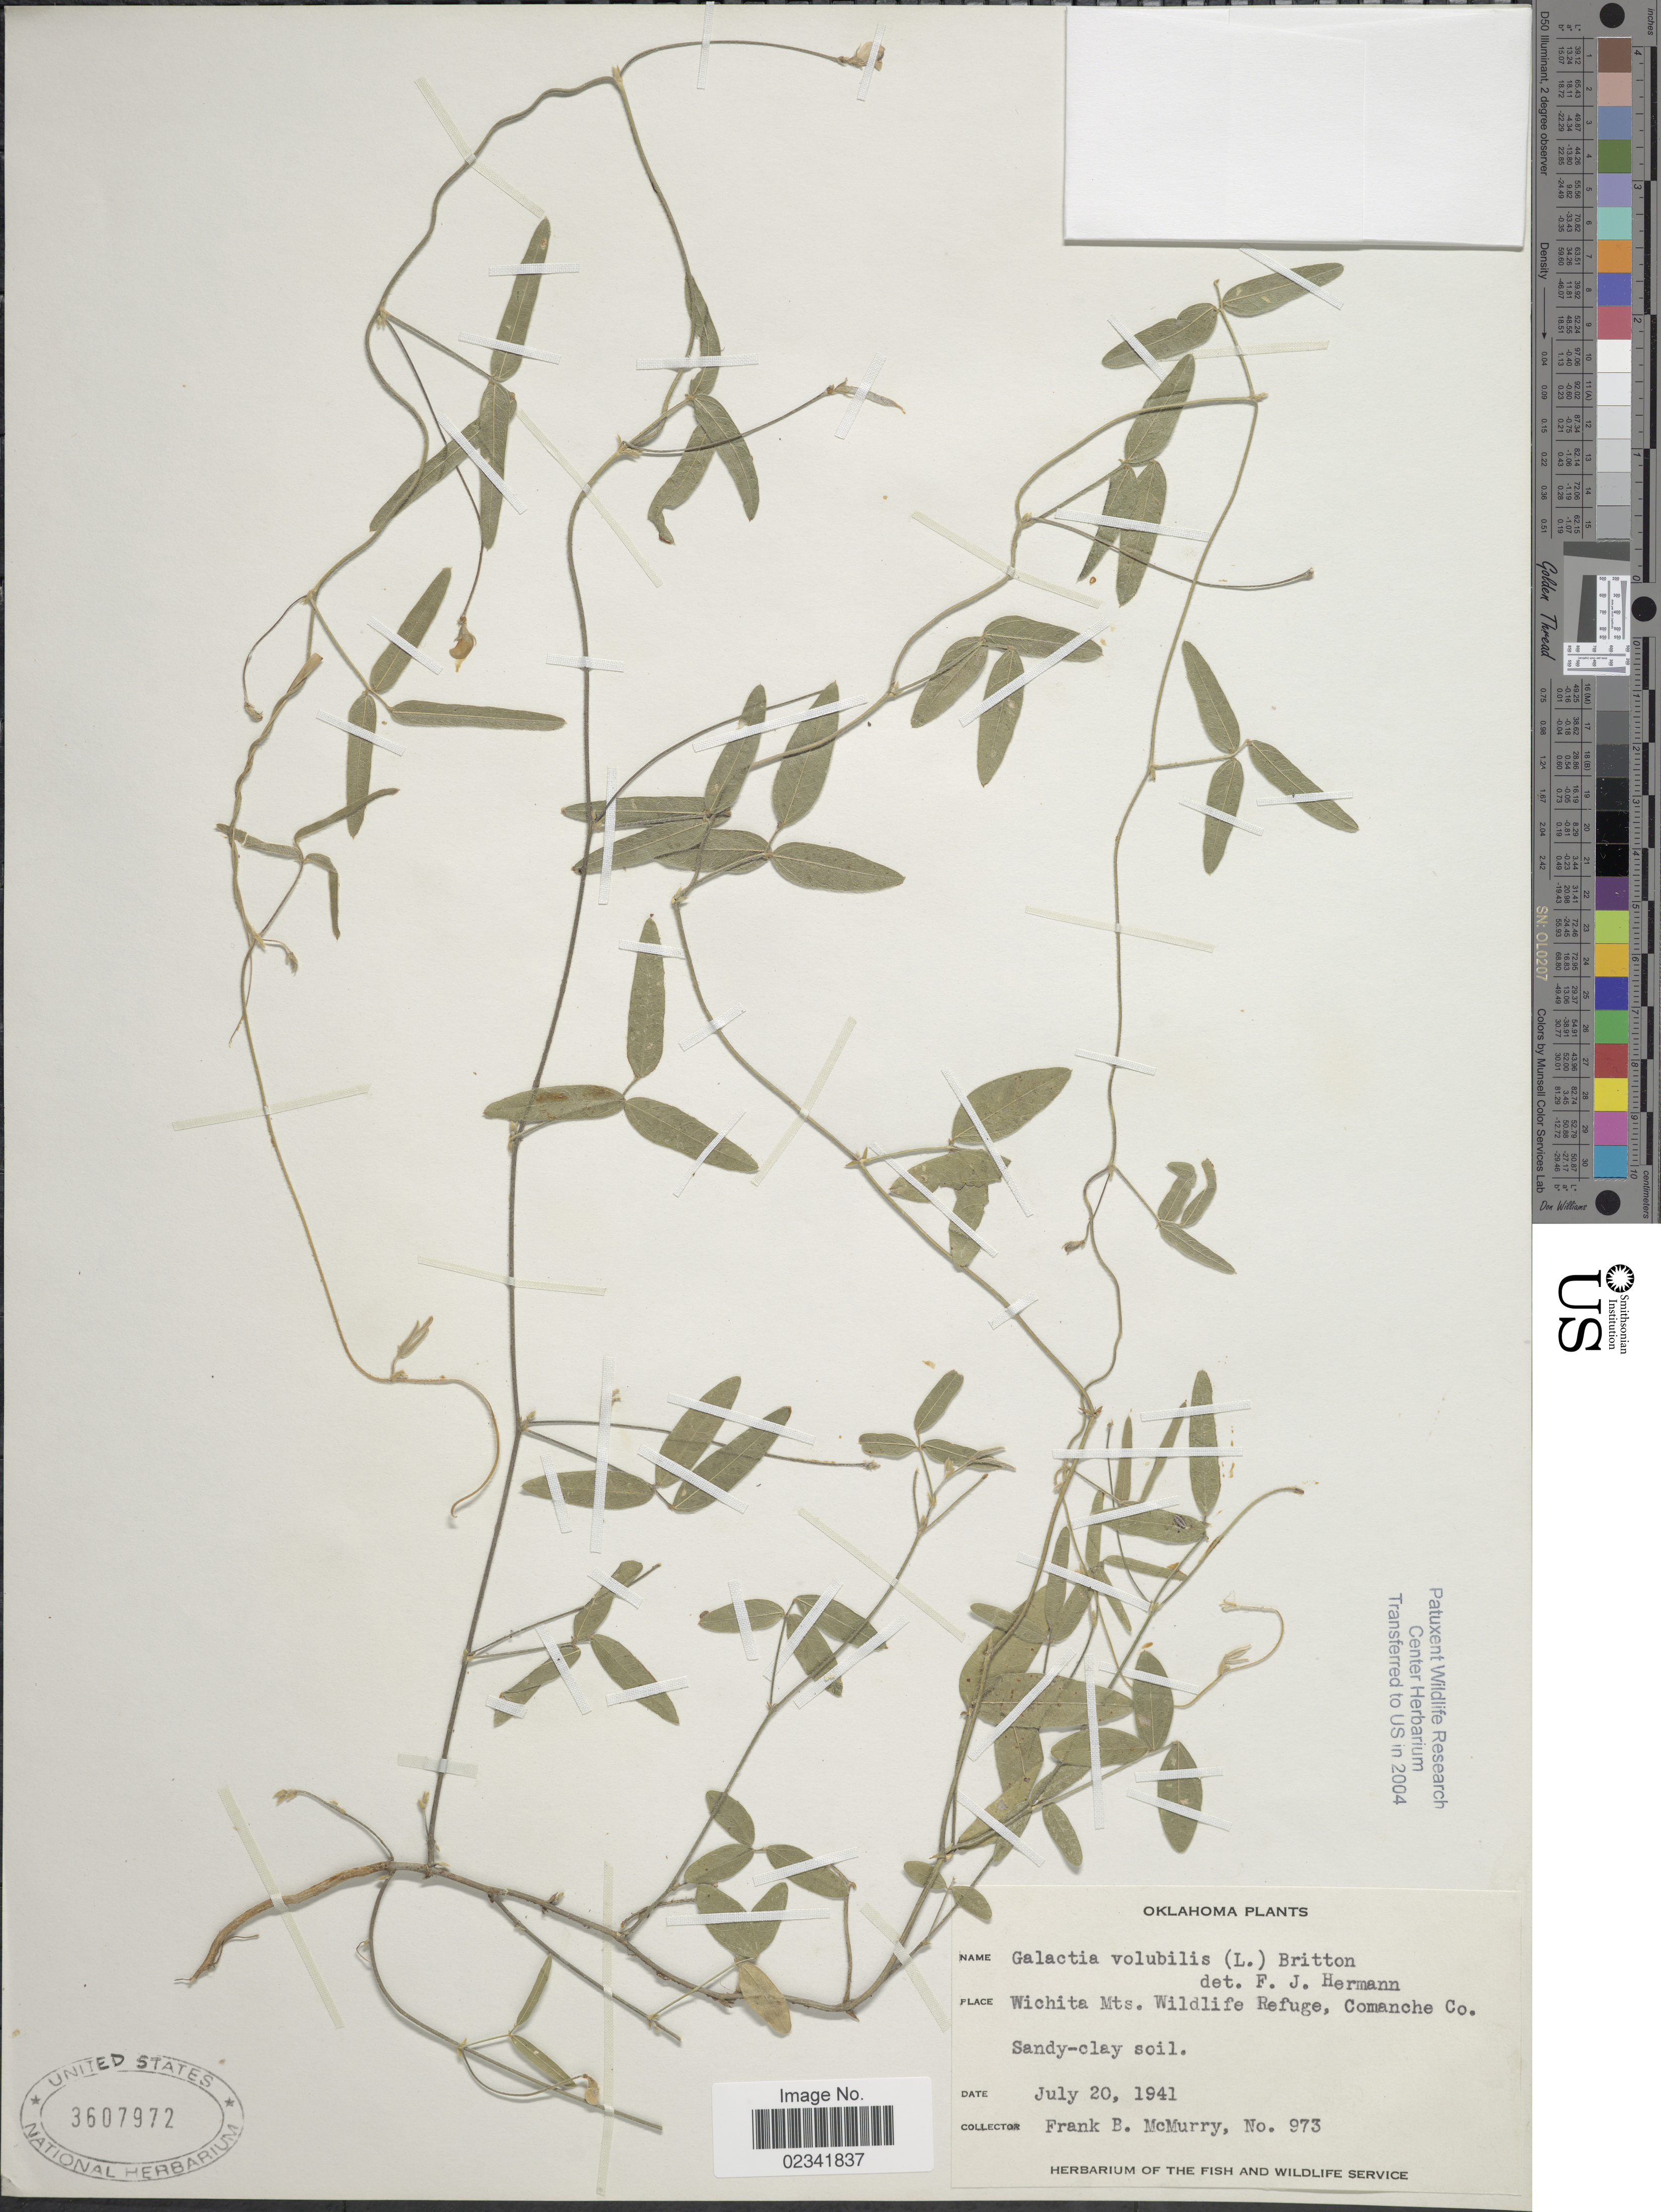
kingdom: Plantae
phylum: Tracheophyta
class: Magnoliopsida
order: Fabales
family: Fabaceae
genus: Galactia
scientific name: Galactia volubilis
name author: (L.) Britton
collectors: F. B. McMurry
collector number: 973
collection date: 1941-07-20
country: United States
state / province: Oklahoma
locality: Wichita Mts., Wildlife Refuge, Comache Co.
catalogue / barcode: US 3607972